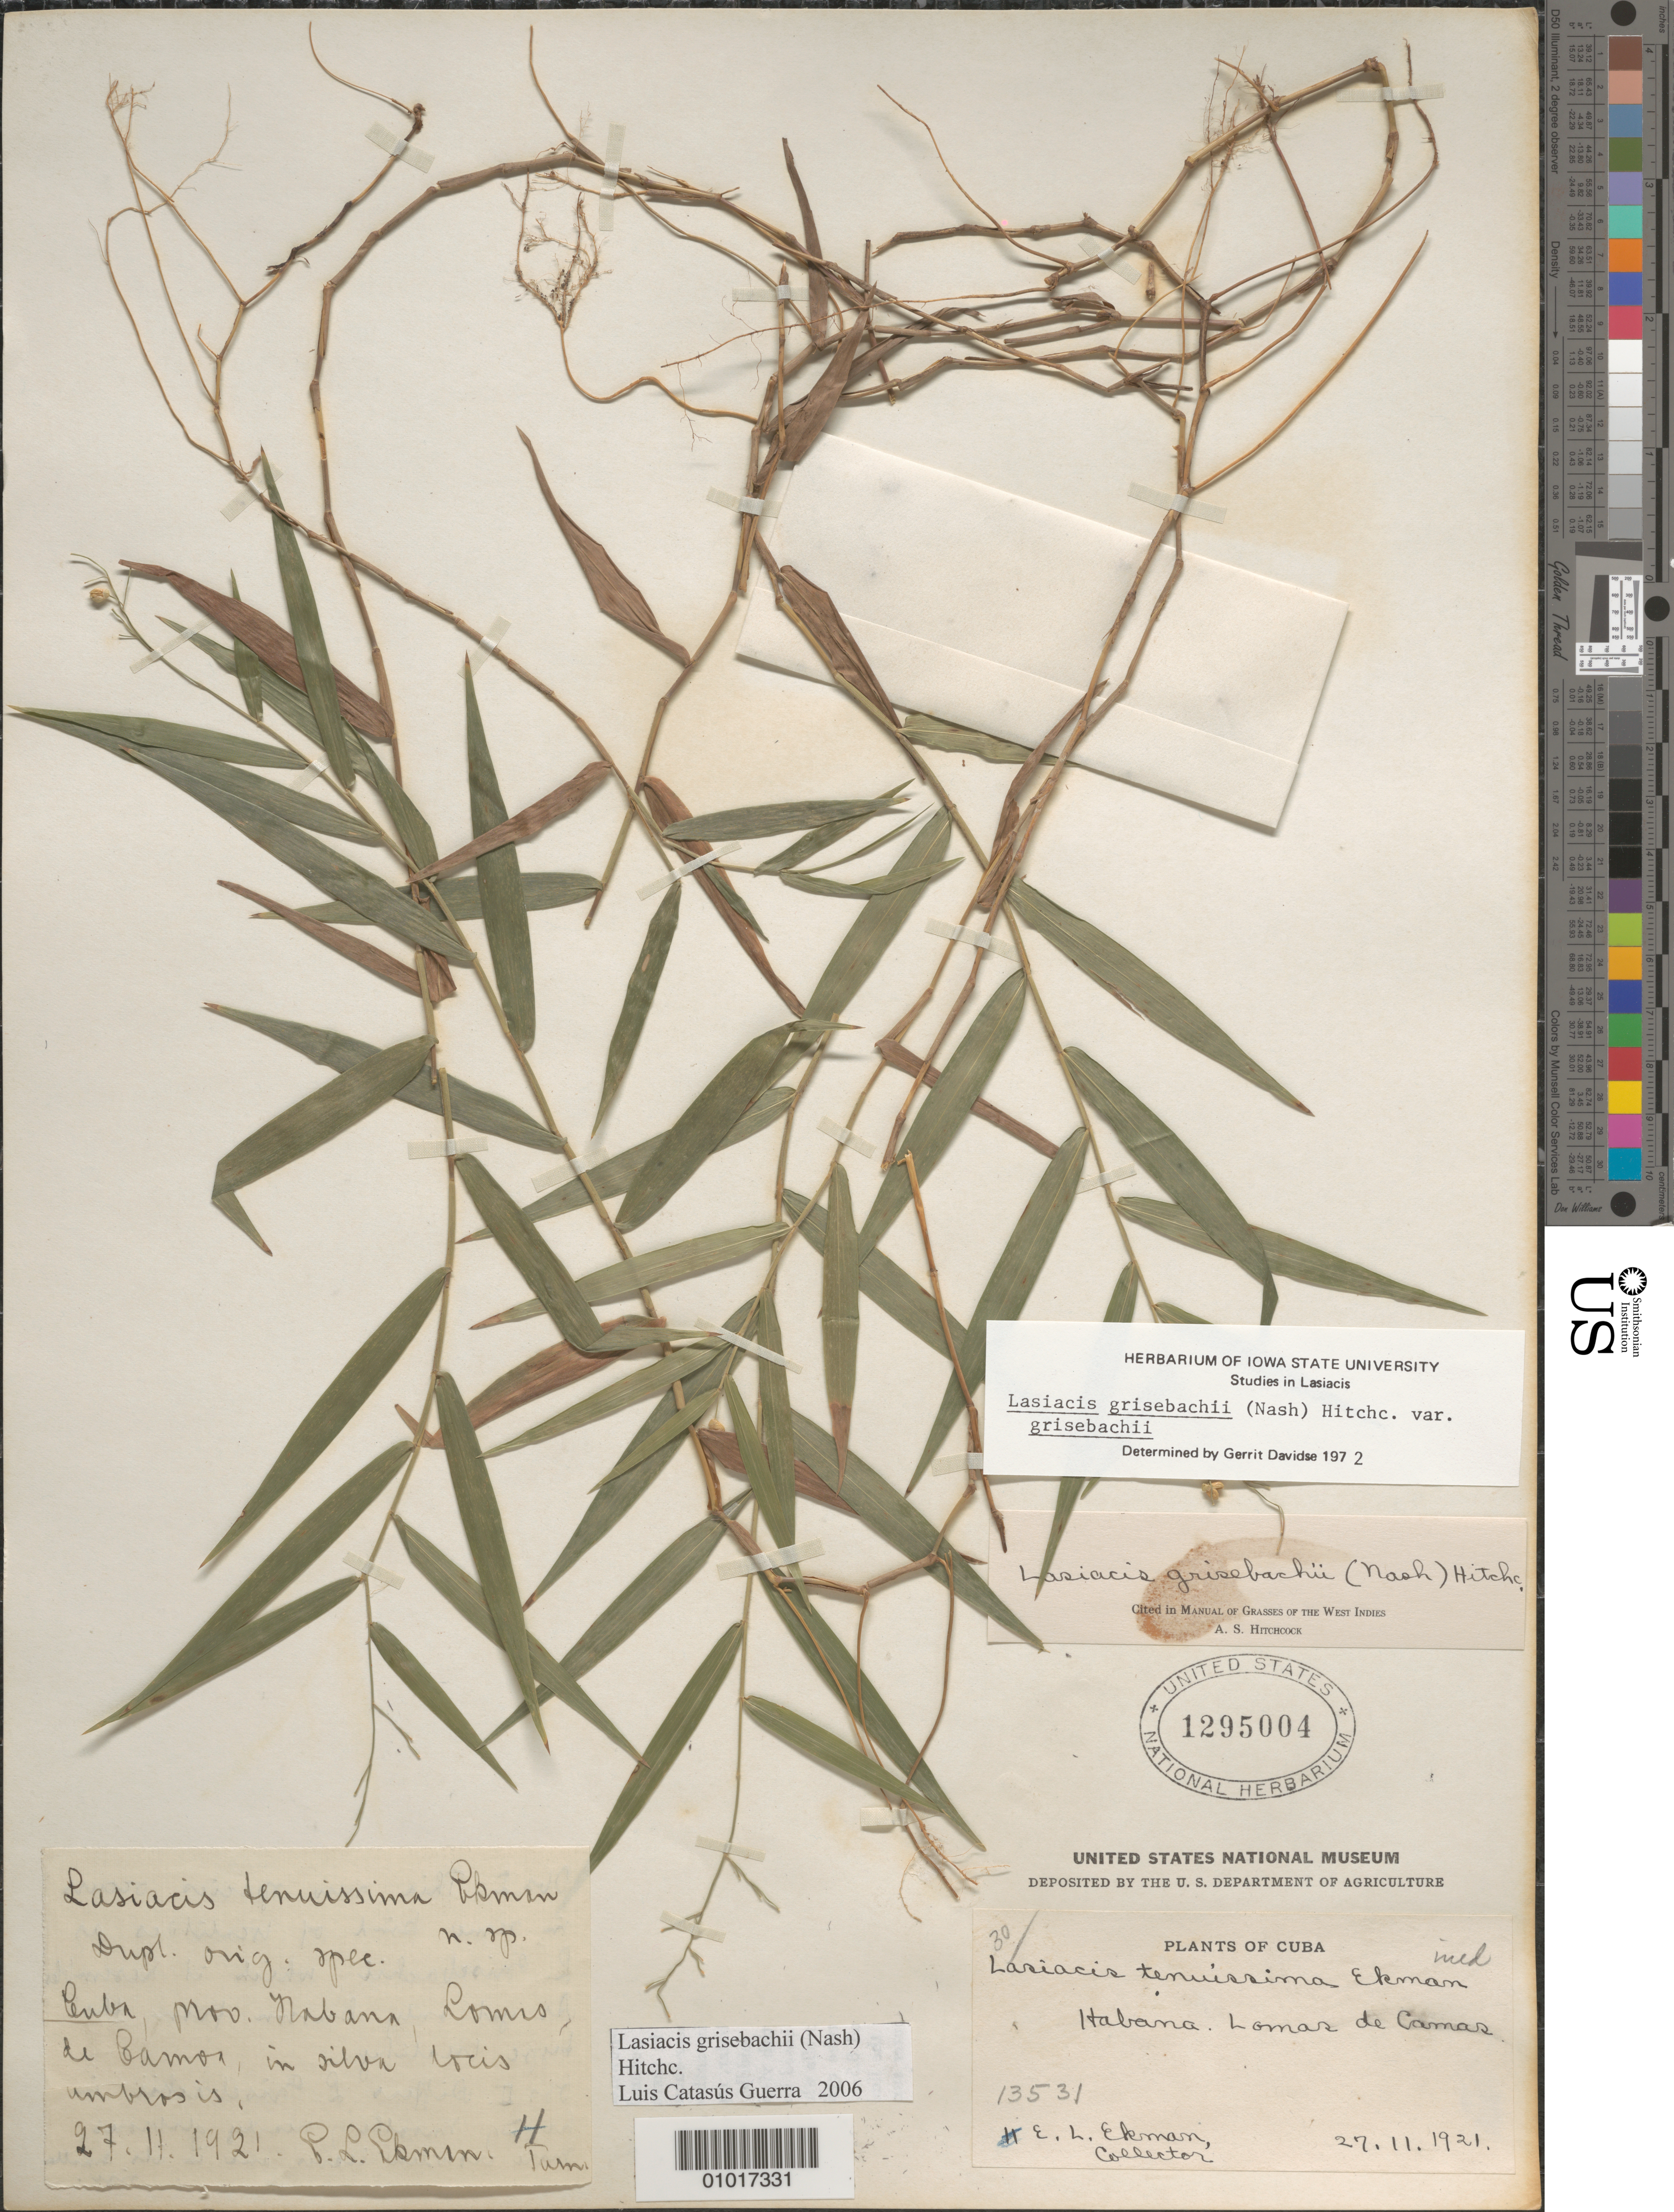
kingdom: Plantae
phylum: Tracheophyta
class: Liliopsida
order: Poales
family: Poaceae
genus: Lasiacis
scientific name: Lasiacis grisebachii var. grisebachii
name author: (Nash) Hitchc.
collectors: E. L. Ekman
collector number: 13531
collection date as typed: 27 Nov 1921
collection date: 1921-11-27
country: Cuba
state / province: La Habana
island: Cuba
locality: Habana, Lomas de Camas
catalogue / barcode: US 1295004